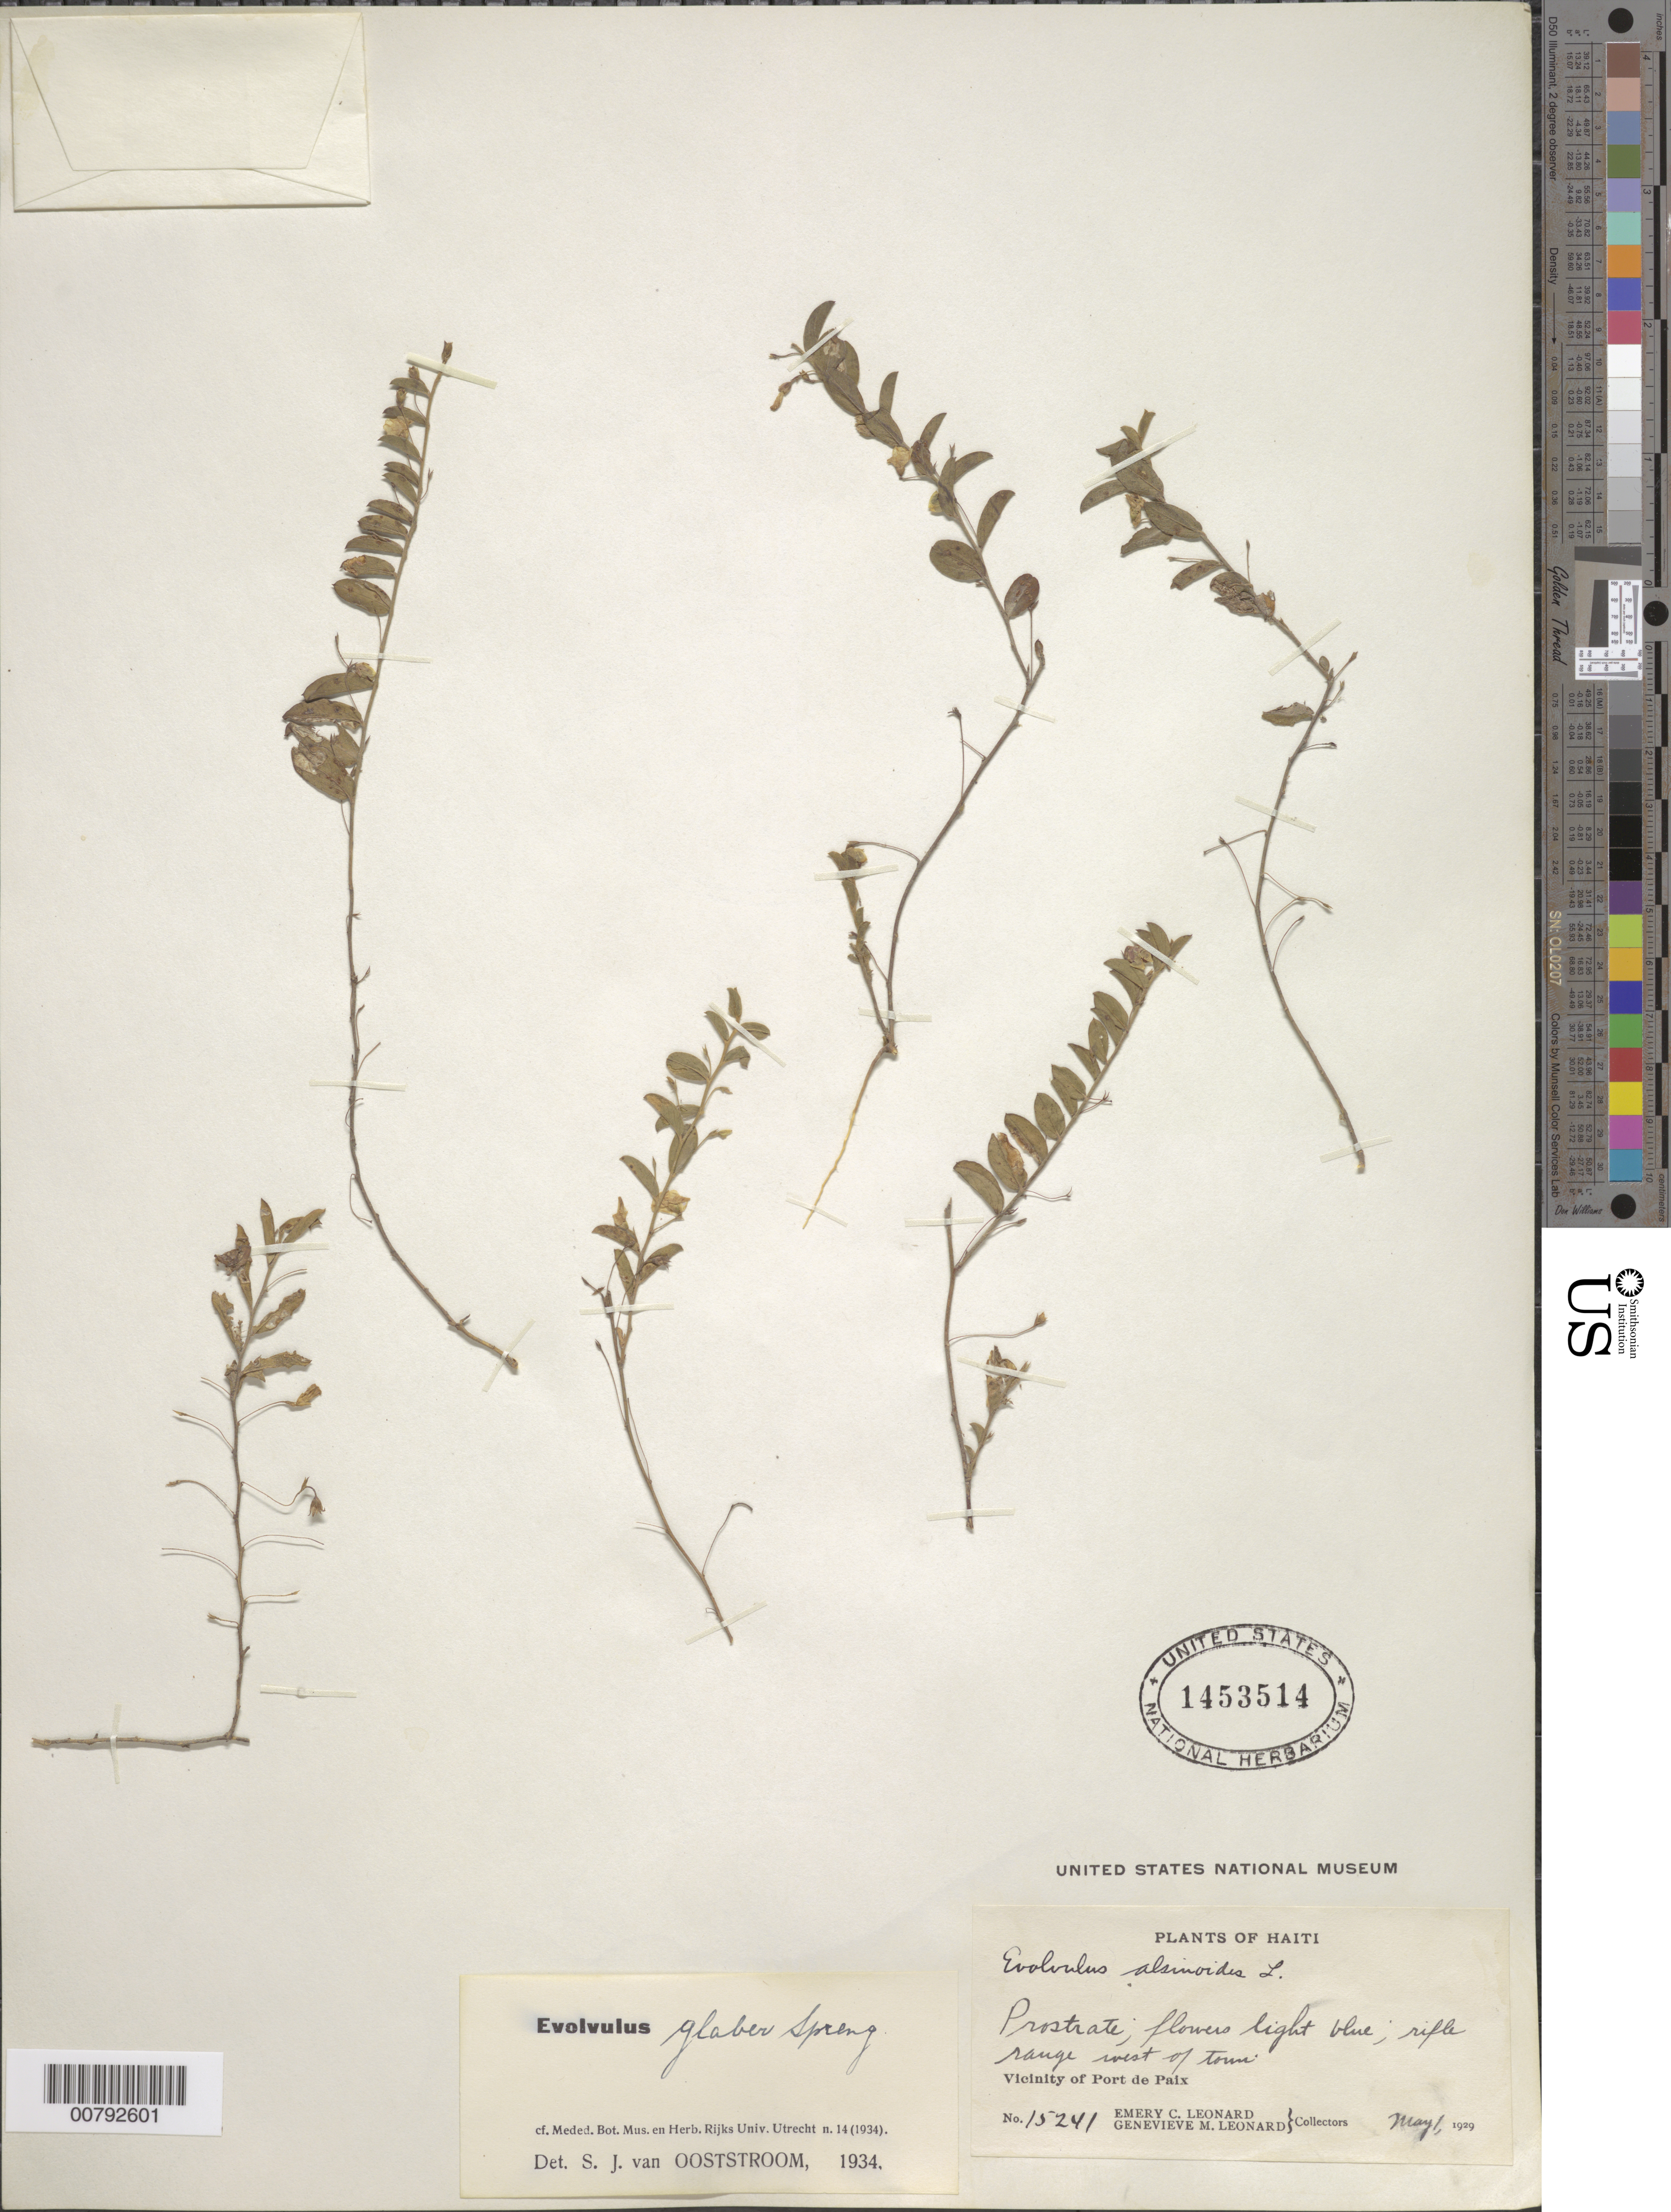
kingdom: Plantae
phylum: Tracheophyta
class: Magnoliopsida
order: Solanales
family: Convolvulaceae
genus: Evolvulus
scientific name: Evolvulus glaber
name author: Spreng.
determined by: Ooststroom, S. J. van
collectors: E. C. Leonard & G. M. Leonard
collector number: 15241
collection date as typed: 01 May 1929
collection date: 1929-05-01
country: Haiti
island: Hispaniola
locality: Vicinity of Port de Paix, west of town.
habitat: Rifle range.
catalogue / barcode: US 1453514